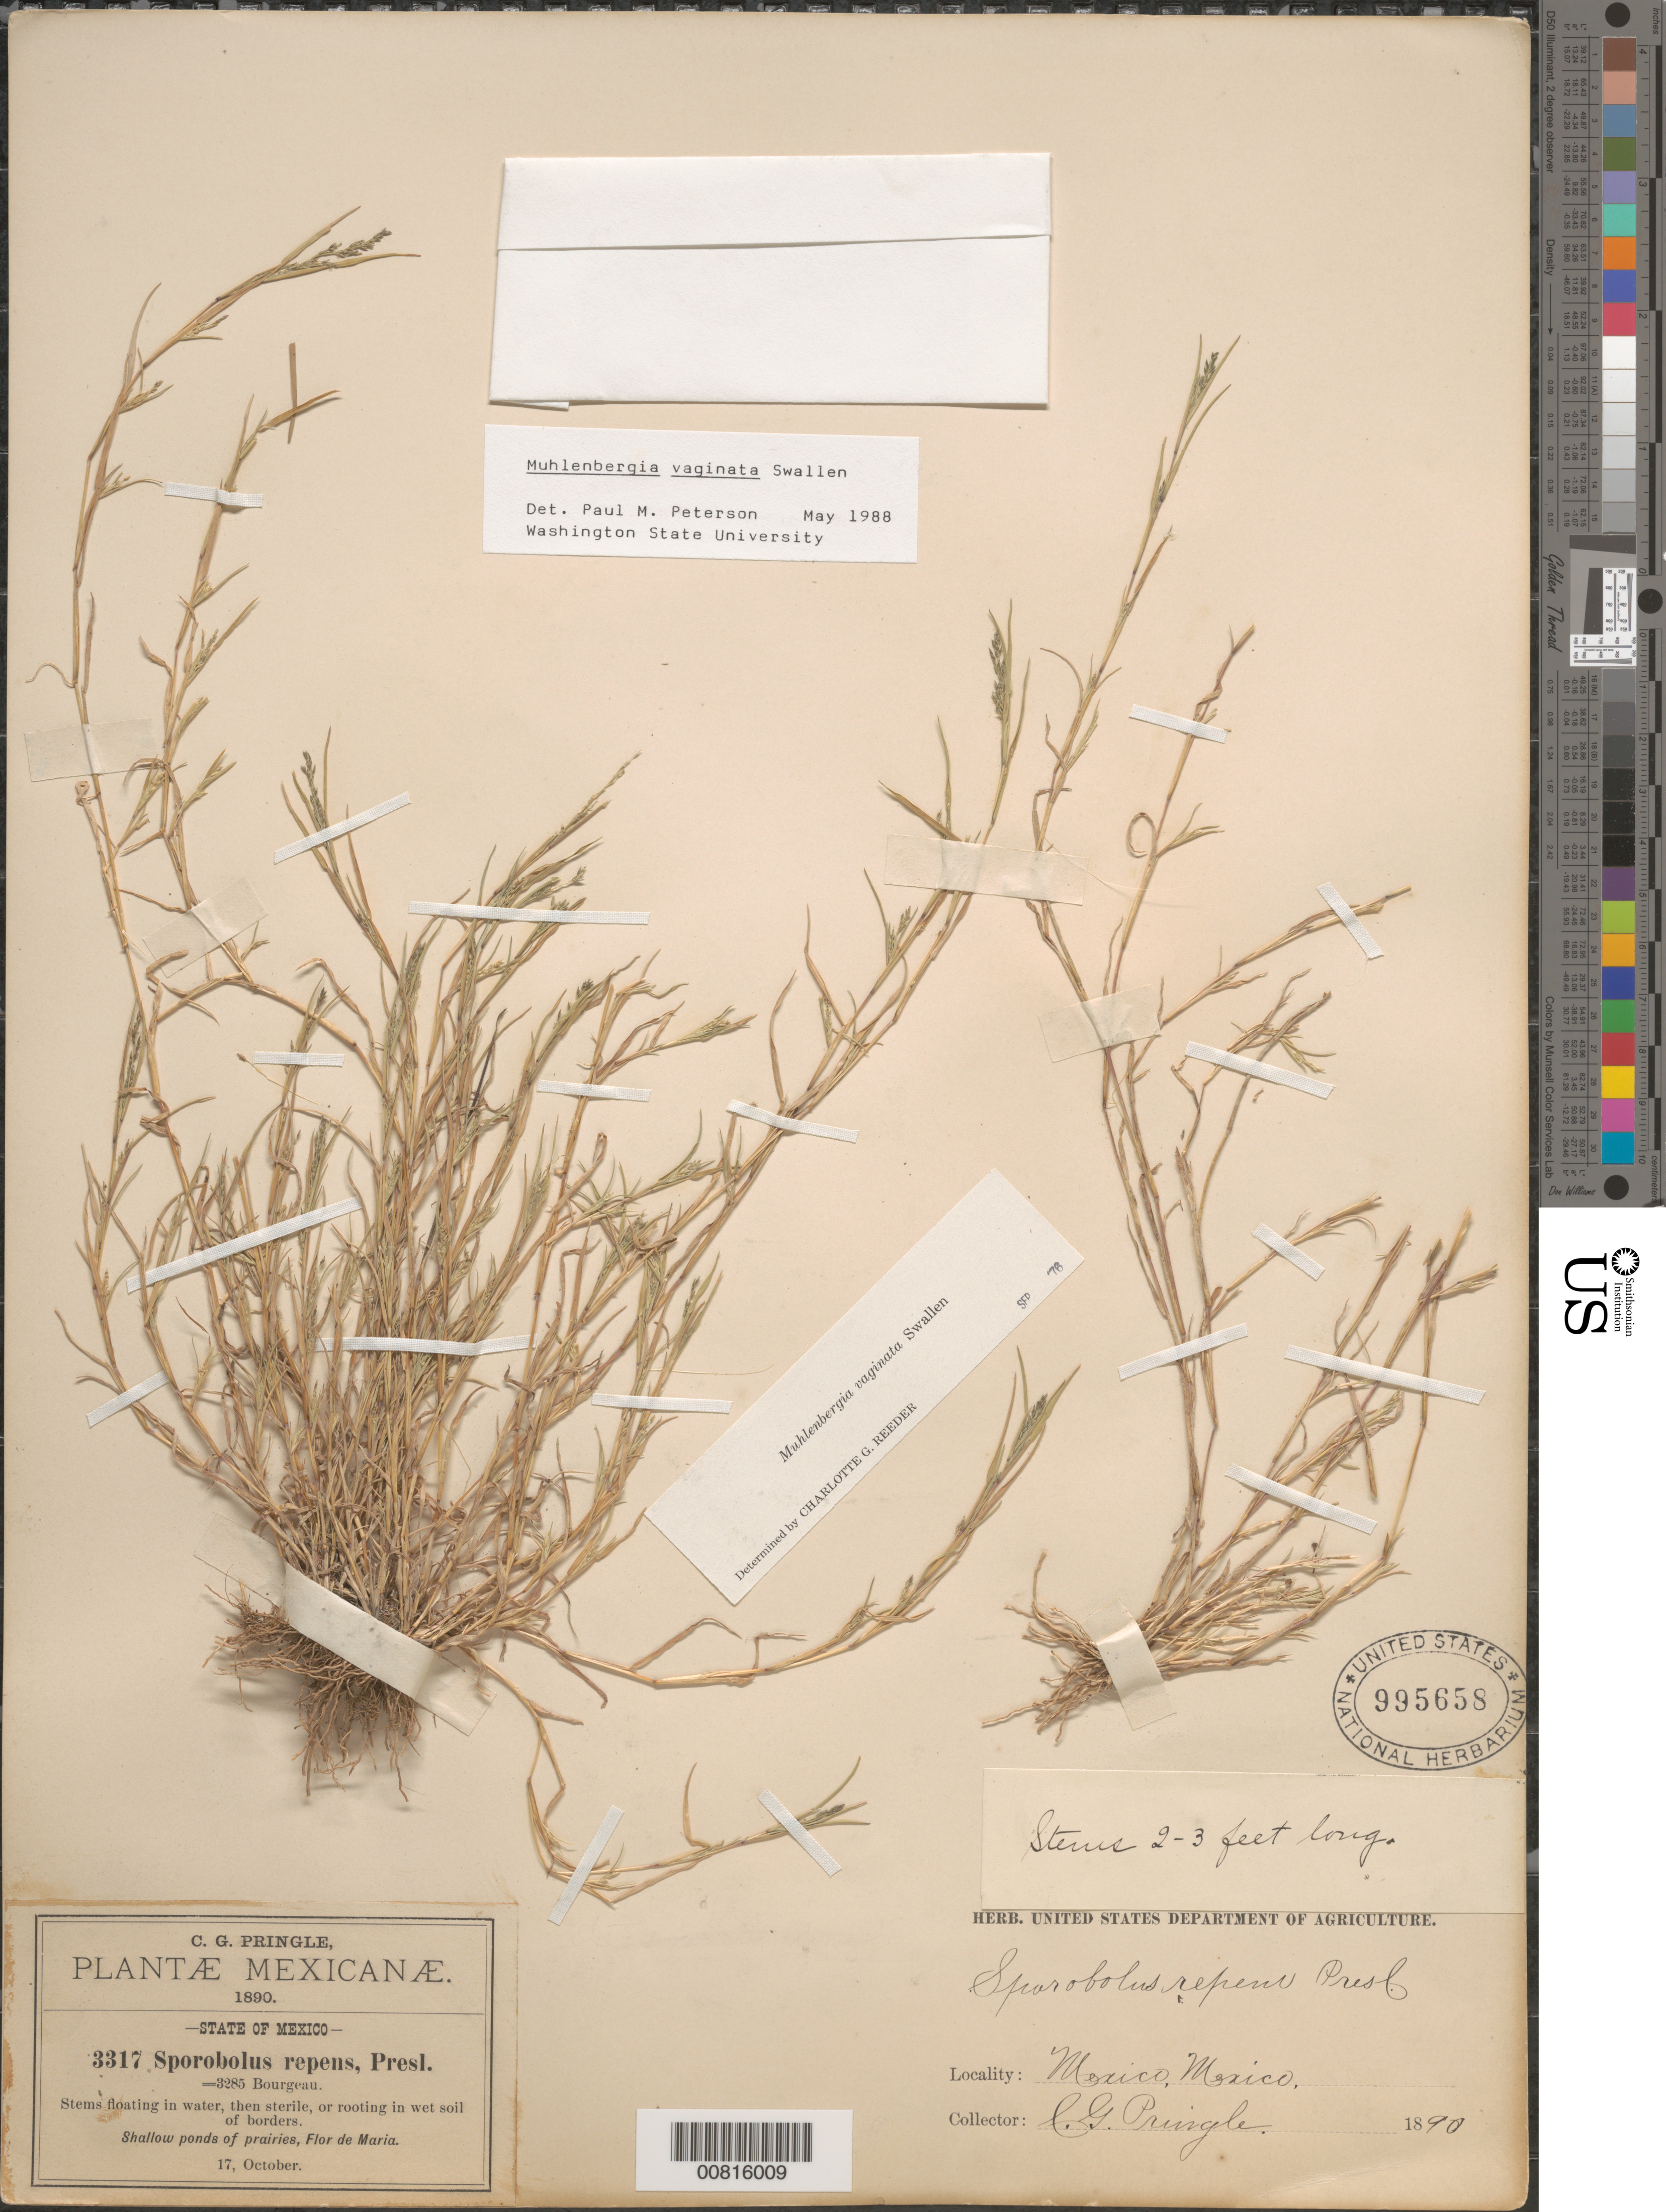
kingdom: Plantae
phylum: Tracheophyta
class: Liliopsida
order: Poales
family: Poaceae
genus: Muhlenbergia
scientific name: Muhlenbergia vaginata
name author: Swallen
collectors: C. G. Pringle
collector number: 3317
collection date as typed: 17 Oct 1890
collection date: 1890-10-17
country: Mexico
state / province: México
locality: Flor de Maria, Edo de Mex.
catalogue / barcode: US 995658